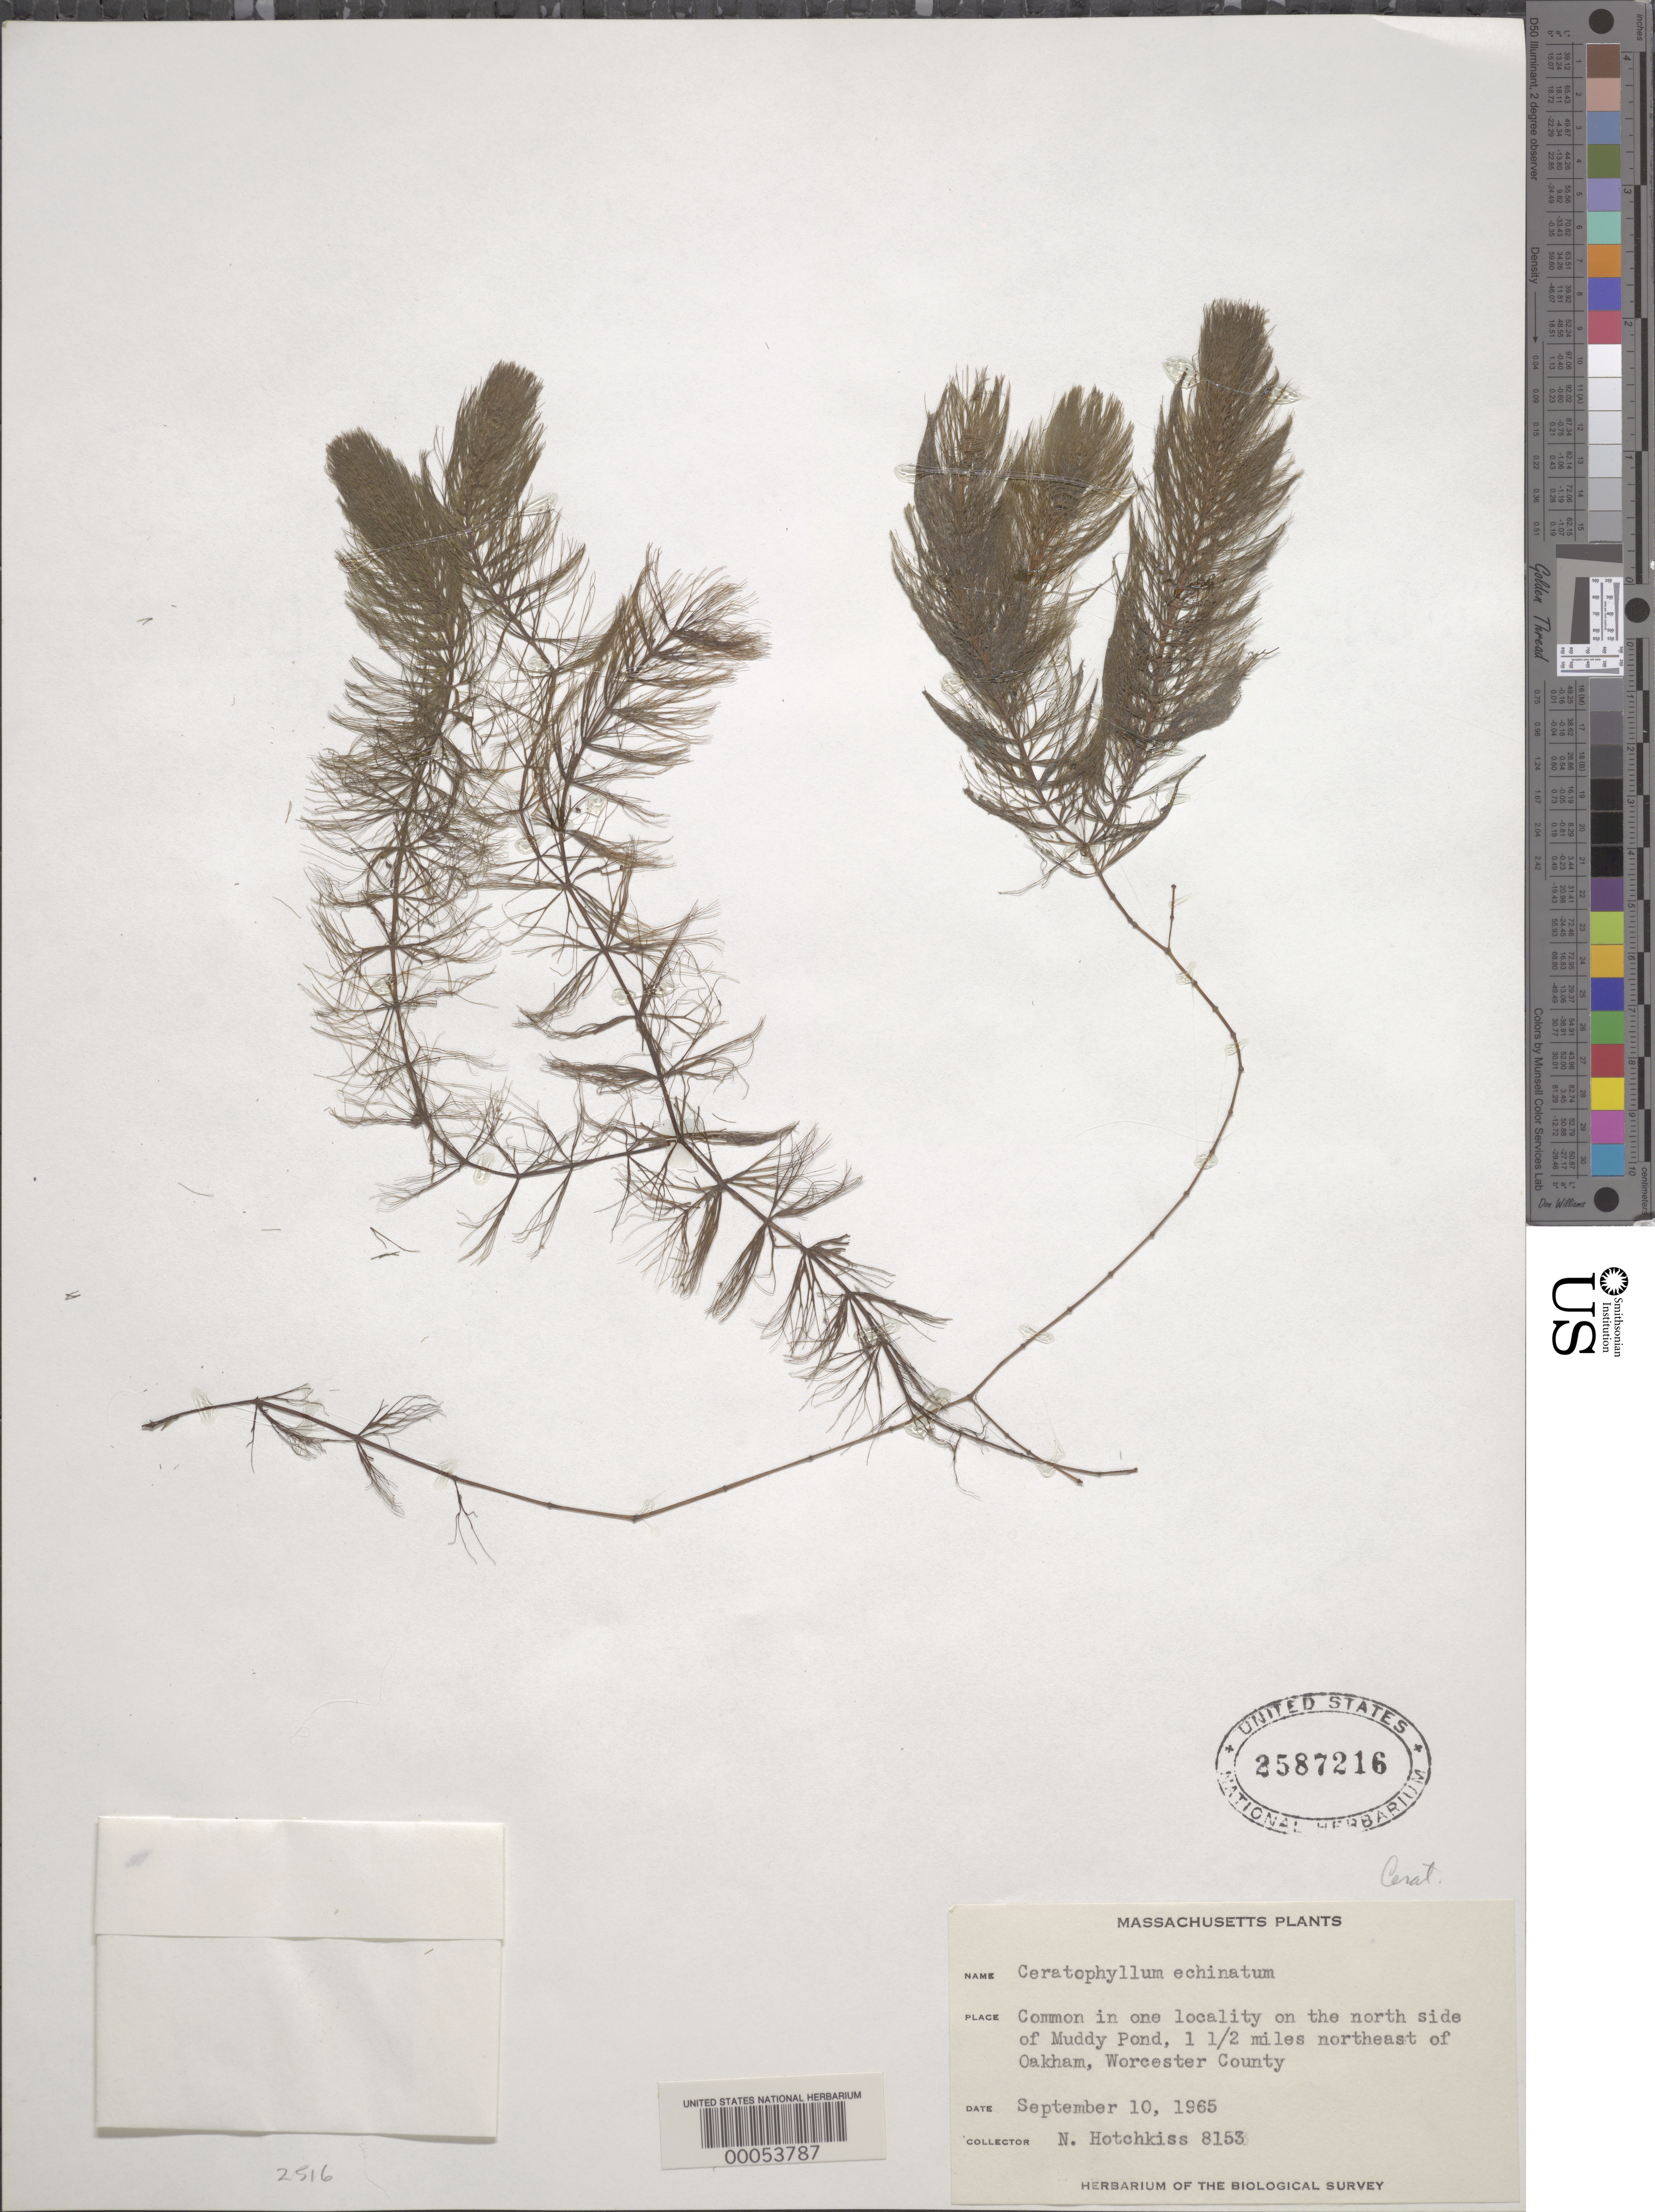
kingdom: Plantae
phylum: Tracheophyta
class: Magnoliopsida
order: Ceratophyllales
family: Ceratophyllaceae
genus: Ceratophyllum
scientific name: Ceratophyllum demersum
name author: L.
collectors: N. Hotchkiss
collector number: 8153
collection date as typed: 10 Sep 1965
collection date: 1965-09-10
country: United States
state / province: Massachusetts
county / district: Worcester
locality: Ne of oakham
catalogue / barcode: US 2587216